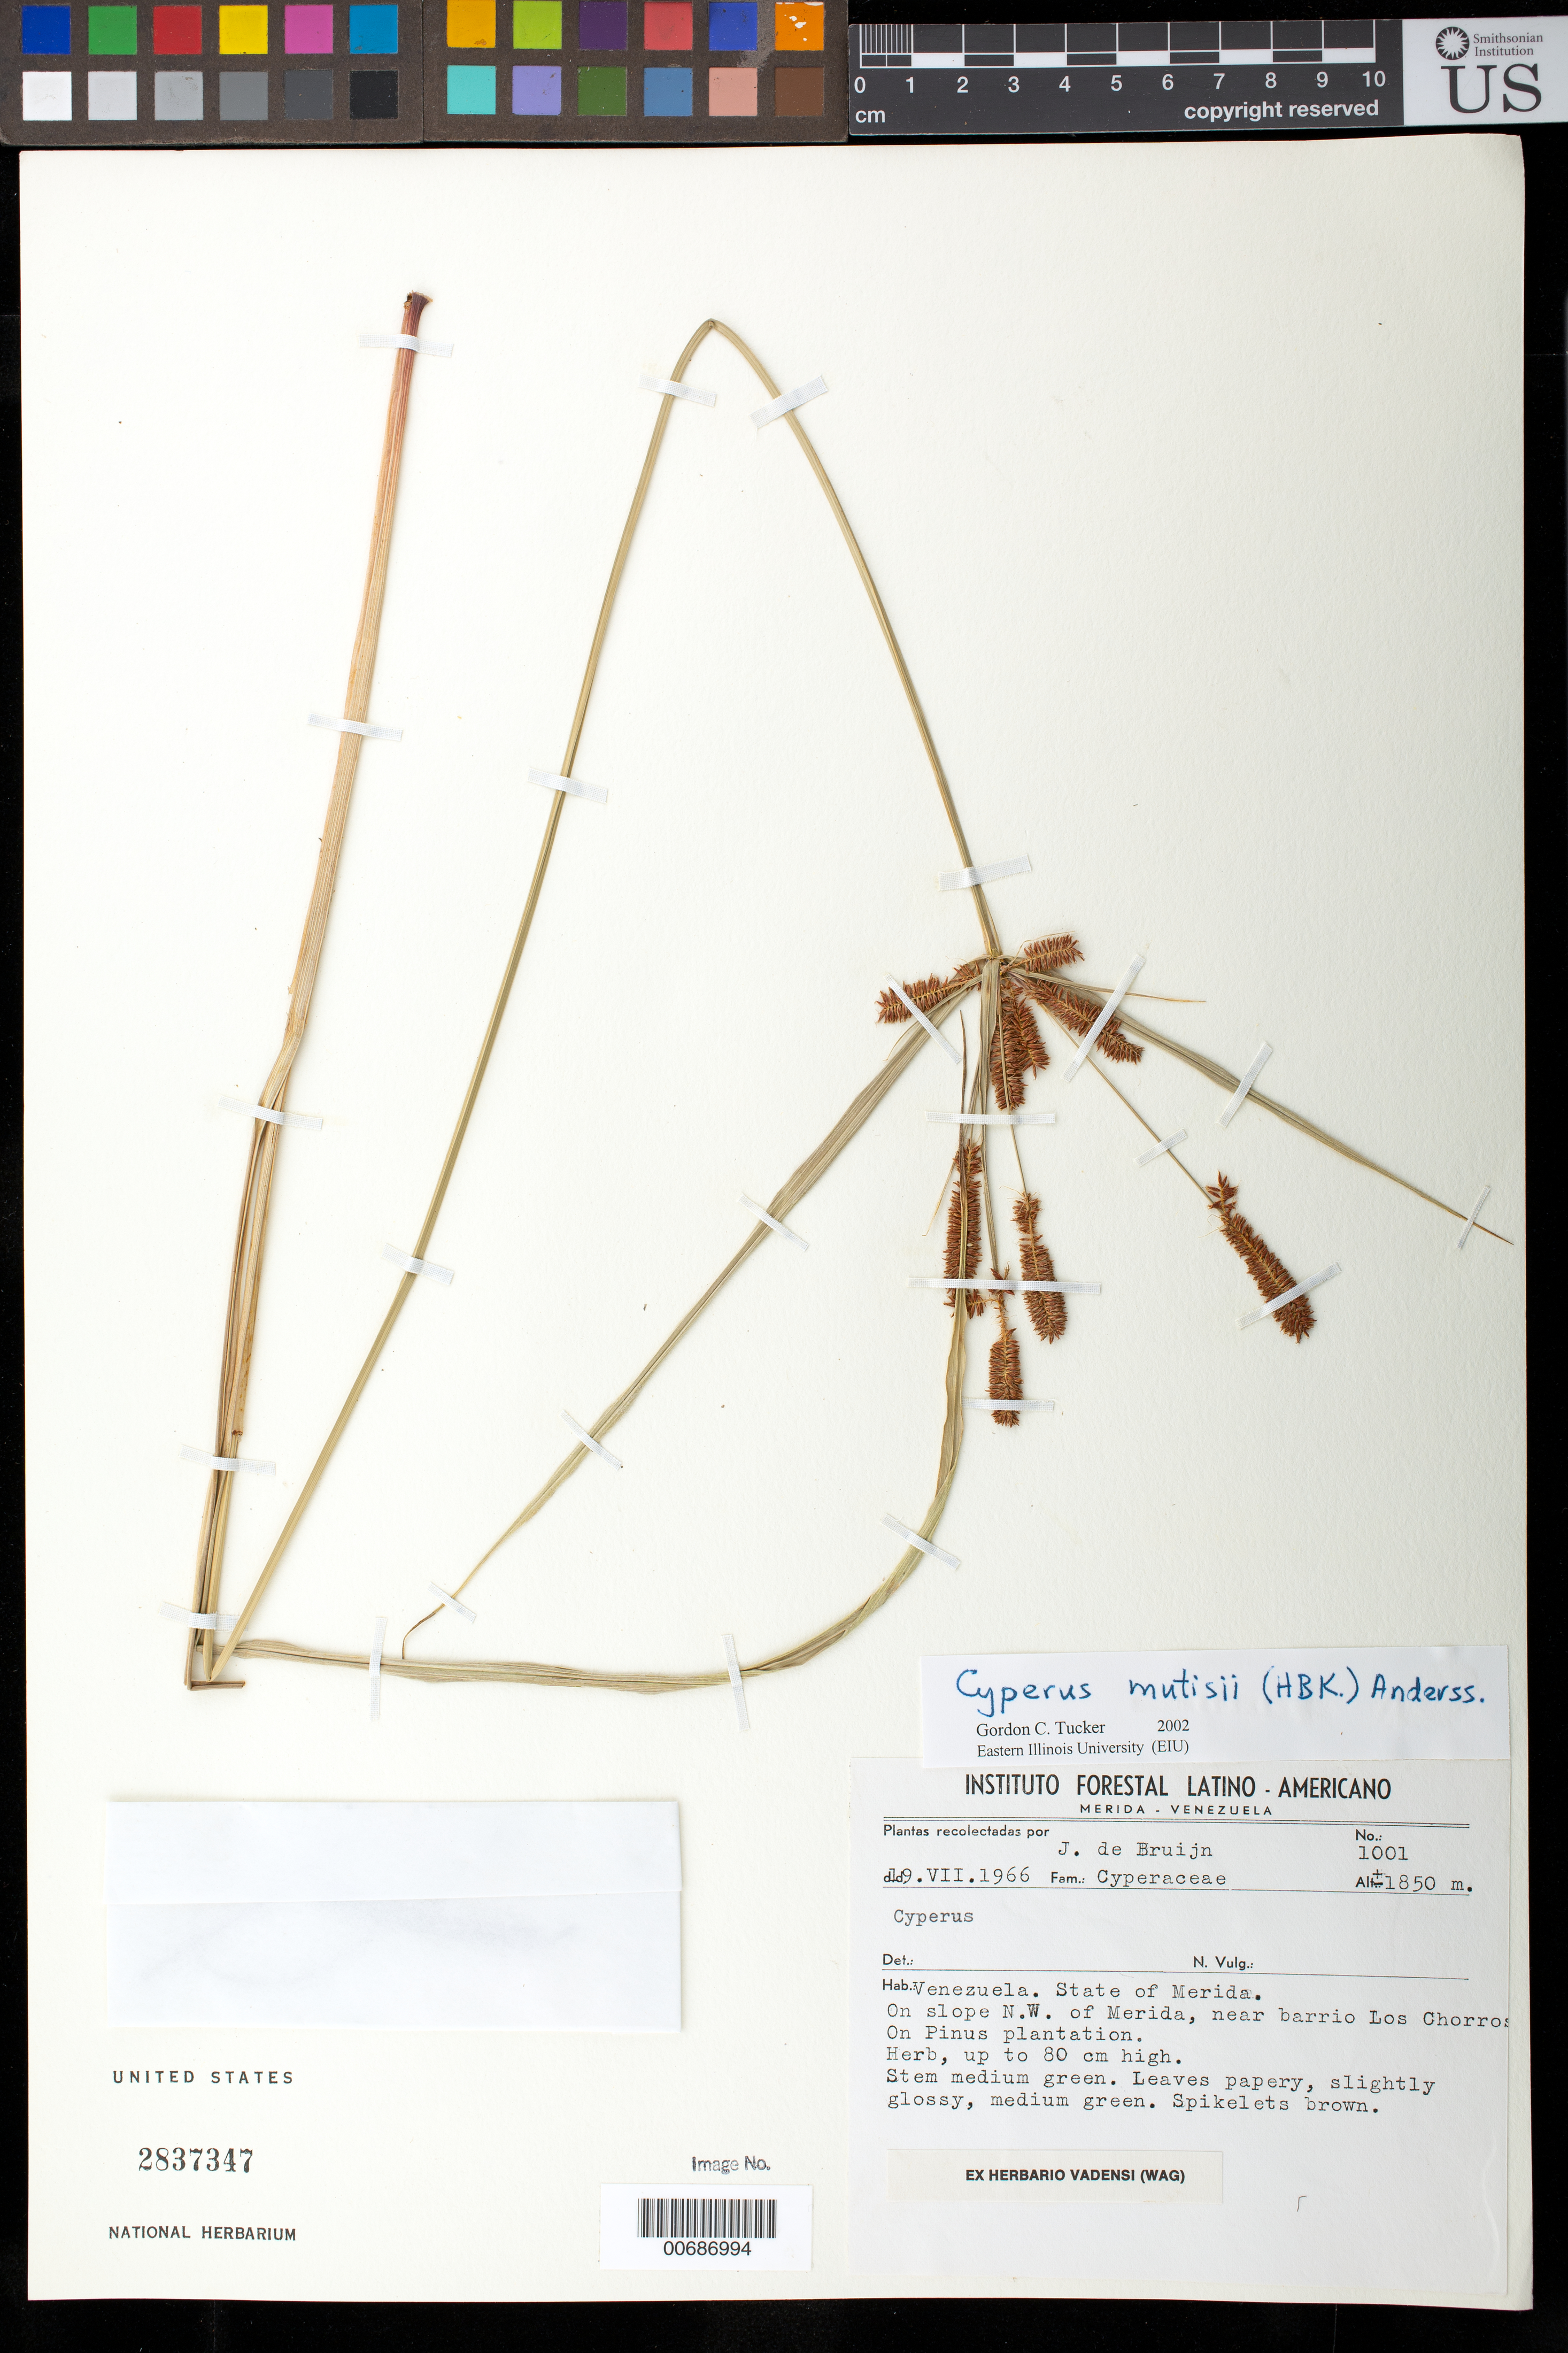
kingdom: Plantae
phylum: Tracheophyta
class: Liliopsida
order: Poales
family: Cyperaceae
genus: Cyperus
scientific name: Cyperus mutisii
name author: (Kunth) Andersson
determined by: Tucker, G. C.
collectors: J. Bruijn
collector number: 1001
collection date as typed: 9-Jul-66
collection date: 1966-07-09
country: Venezuela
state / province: Mérida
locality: Merida, NW slope; near barríor Los Chorros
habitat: Slope NW of Merida; Pinus plantation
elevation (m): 1850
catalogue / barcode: US 2837347